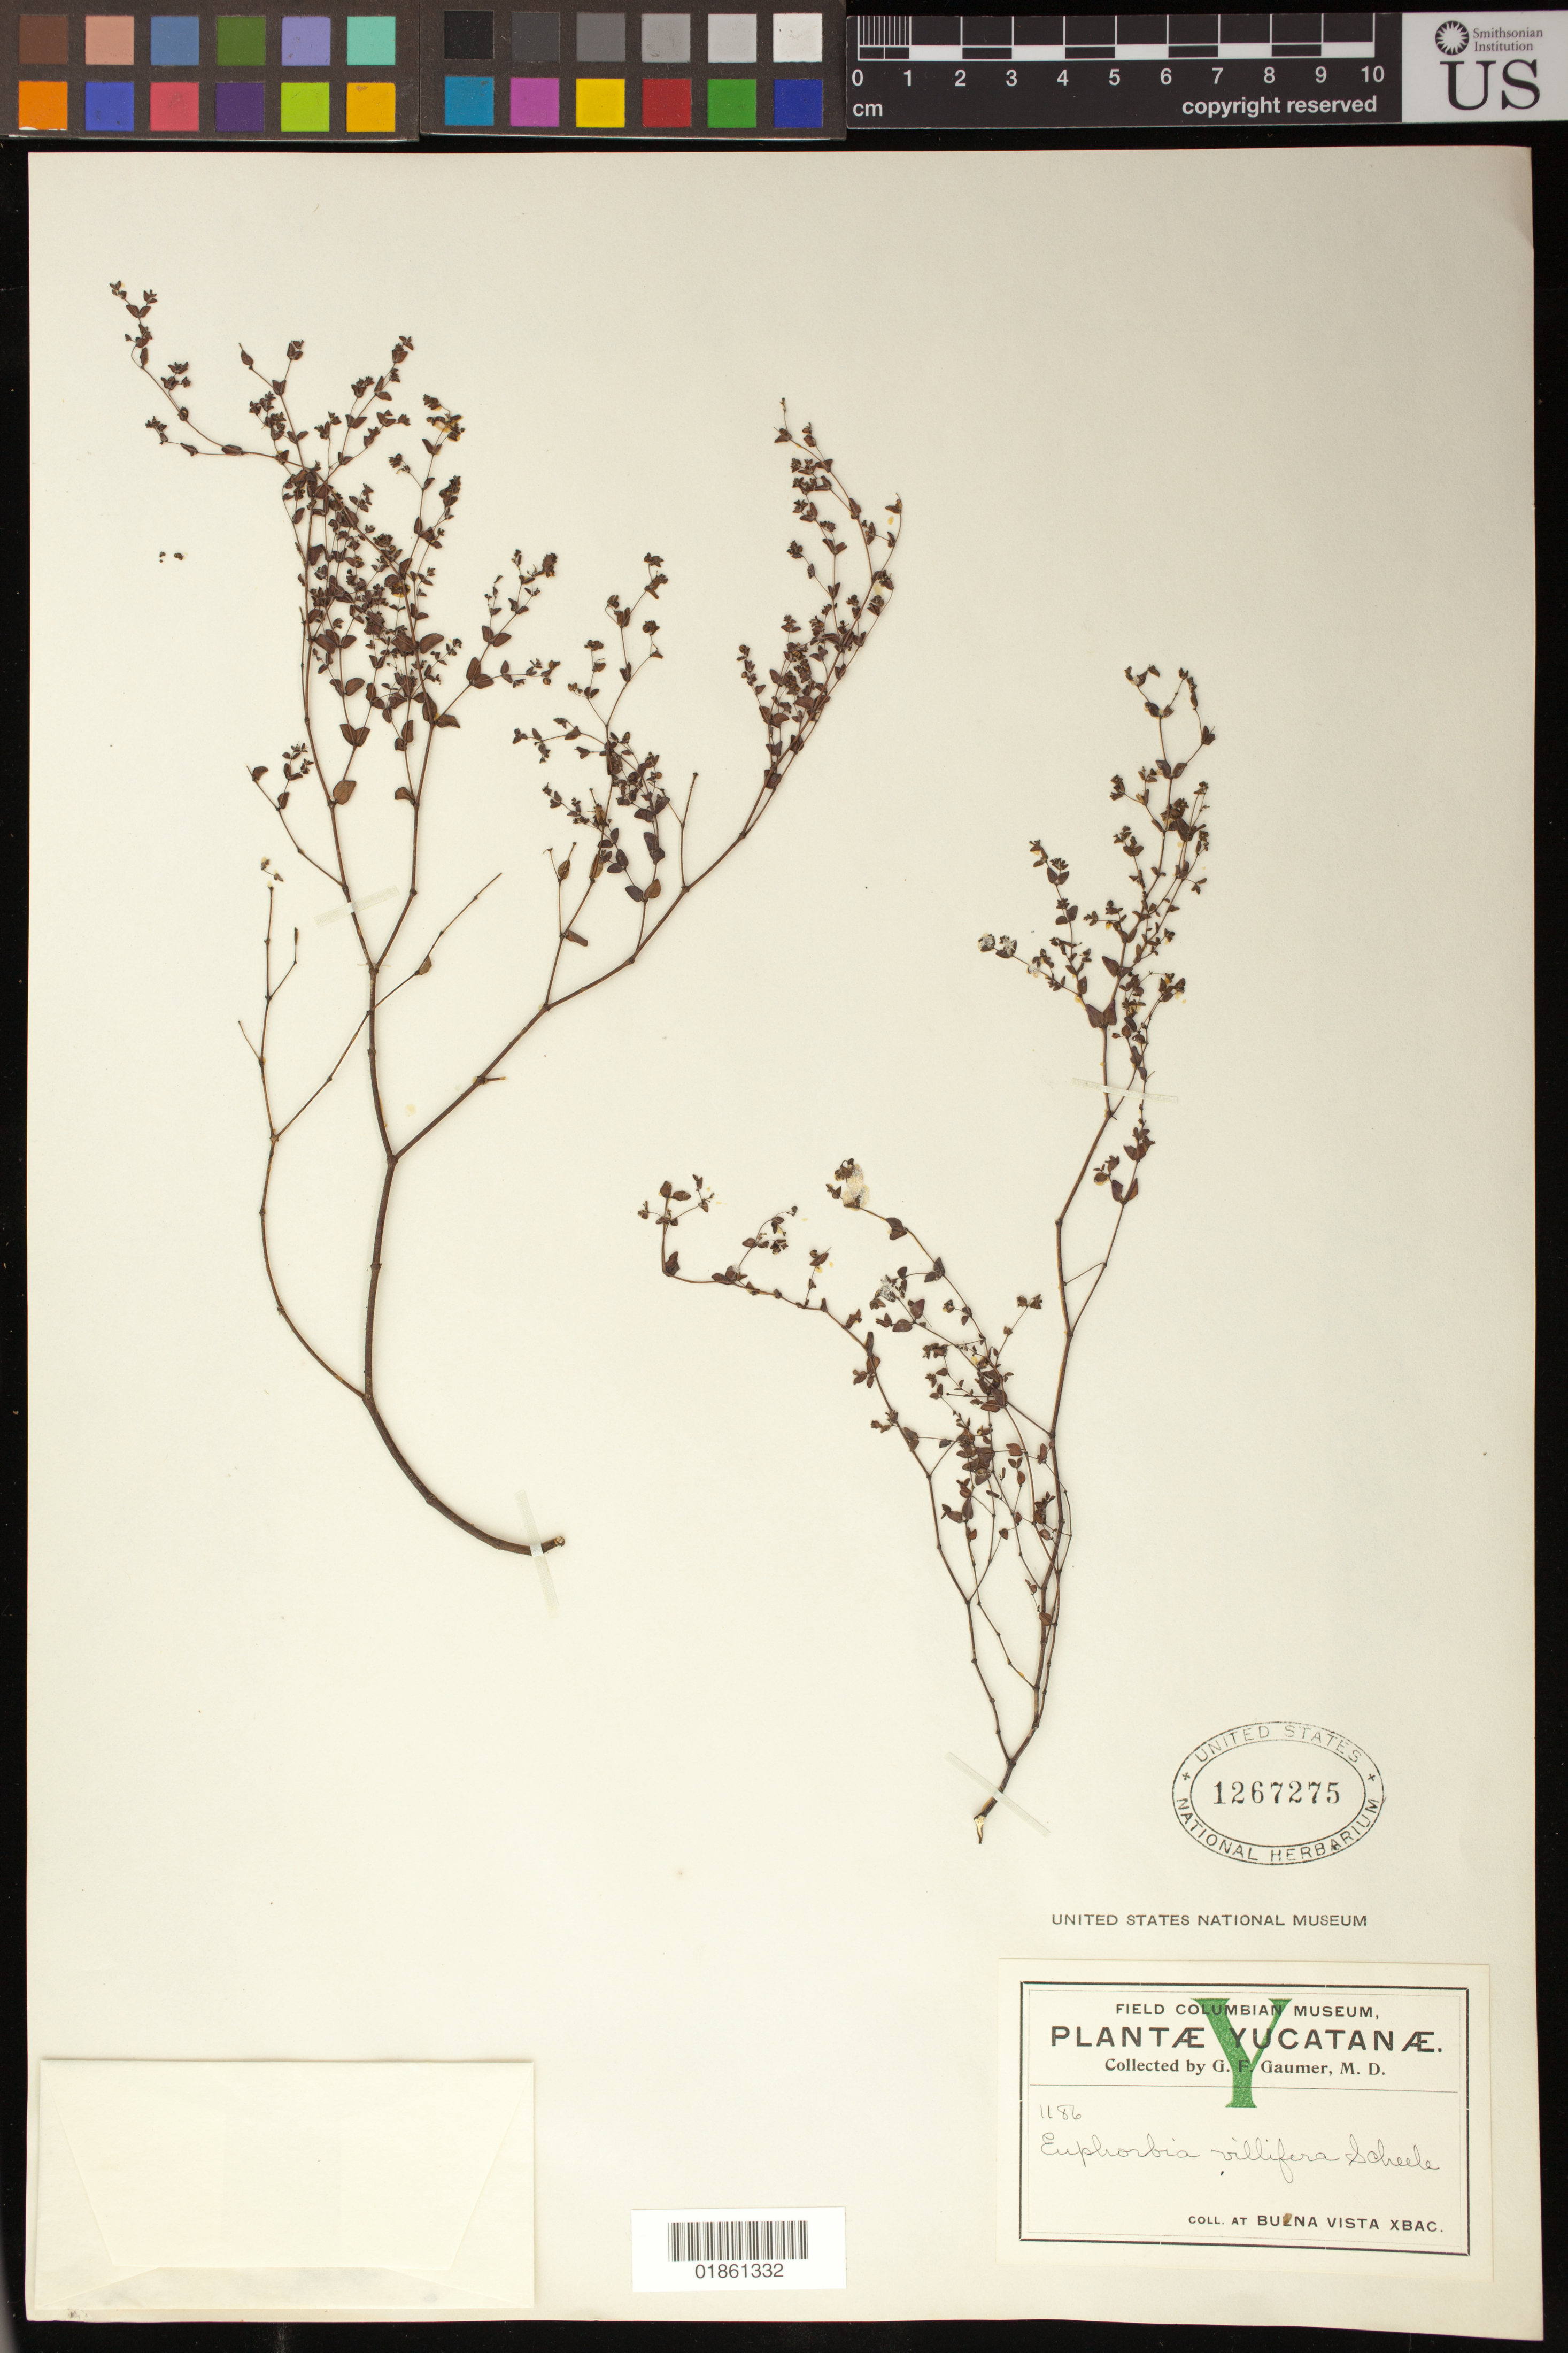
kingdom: Plantae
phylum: Tracheophyta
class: Magnoliopsida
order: Malpighiales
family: Euphorbiaceae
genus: Euphorbia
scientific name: Euphorbia villifera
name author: Scheele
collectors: G. F. Gaumer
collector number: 1186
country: Mexico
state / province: Yucatán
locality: Buena Vista Xbac.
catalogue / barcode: US 1267275